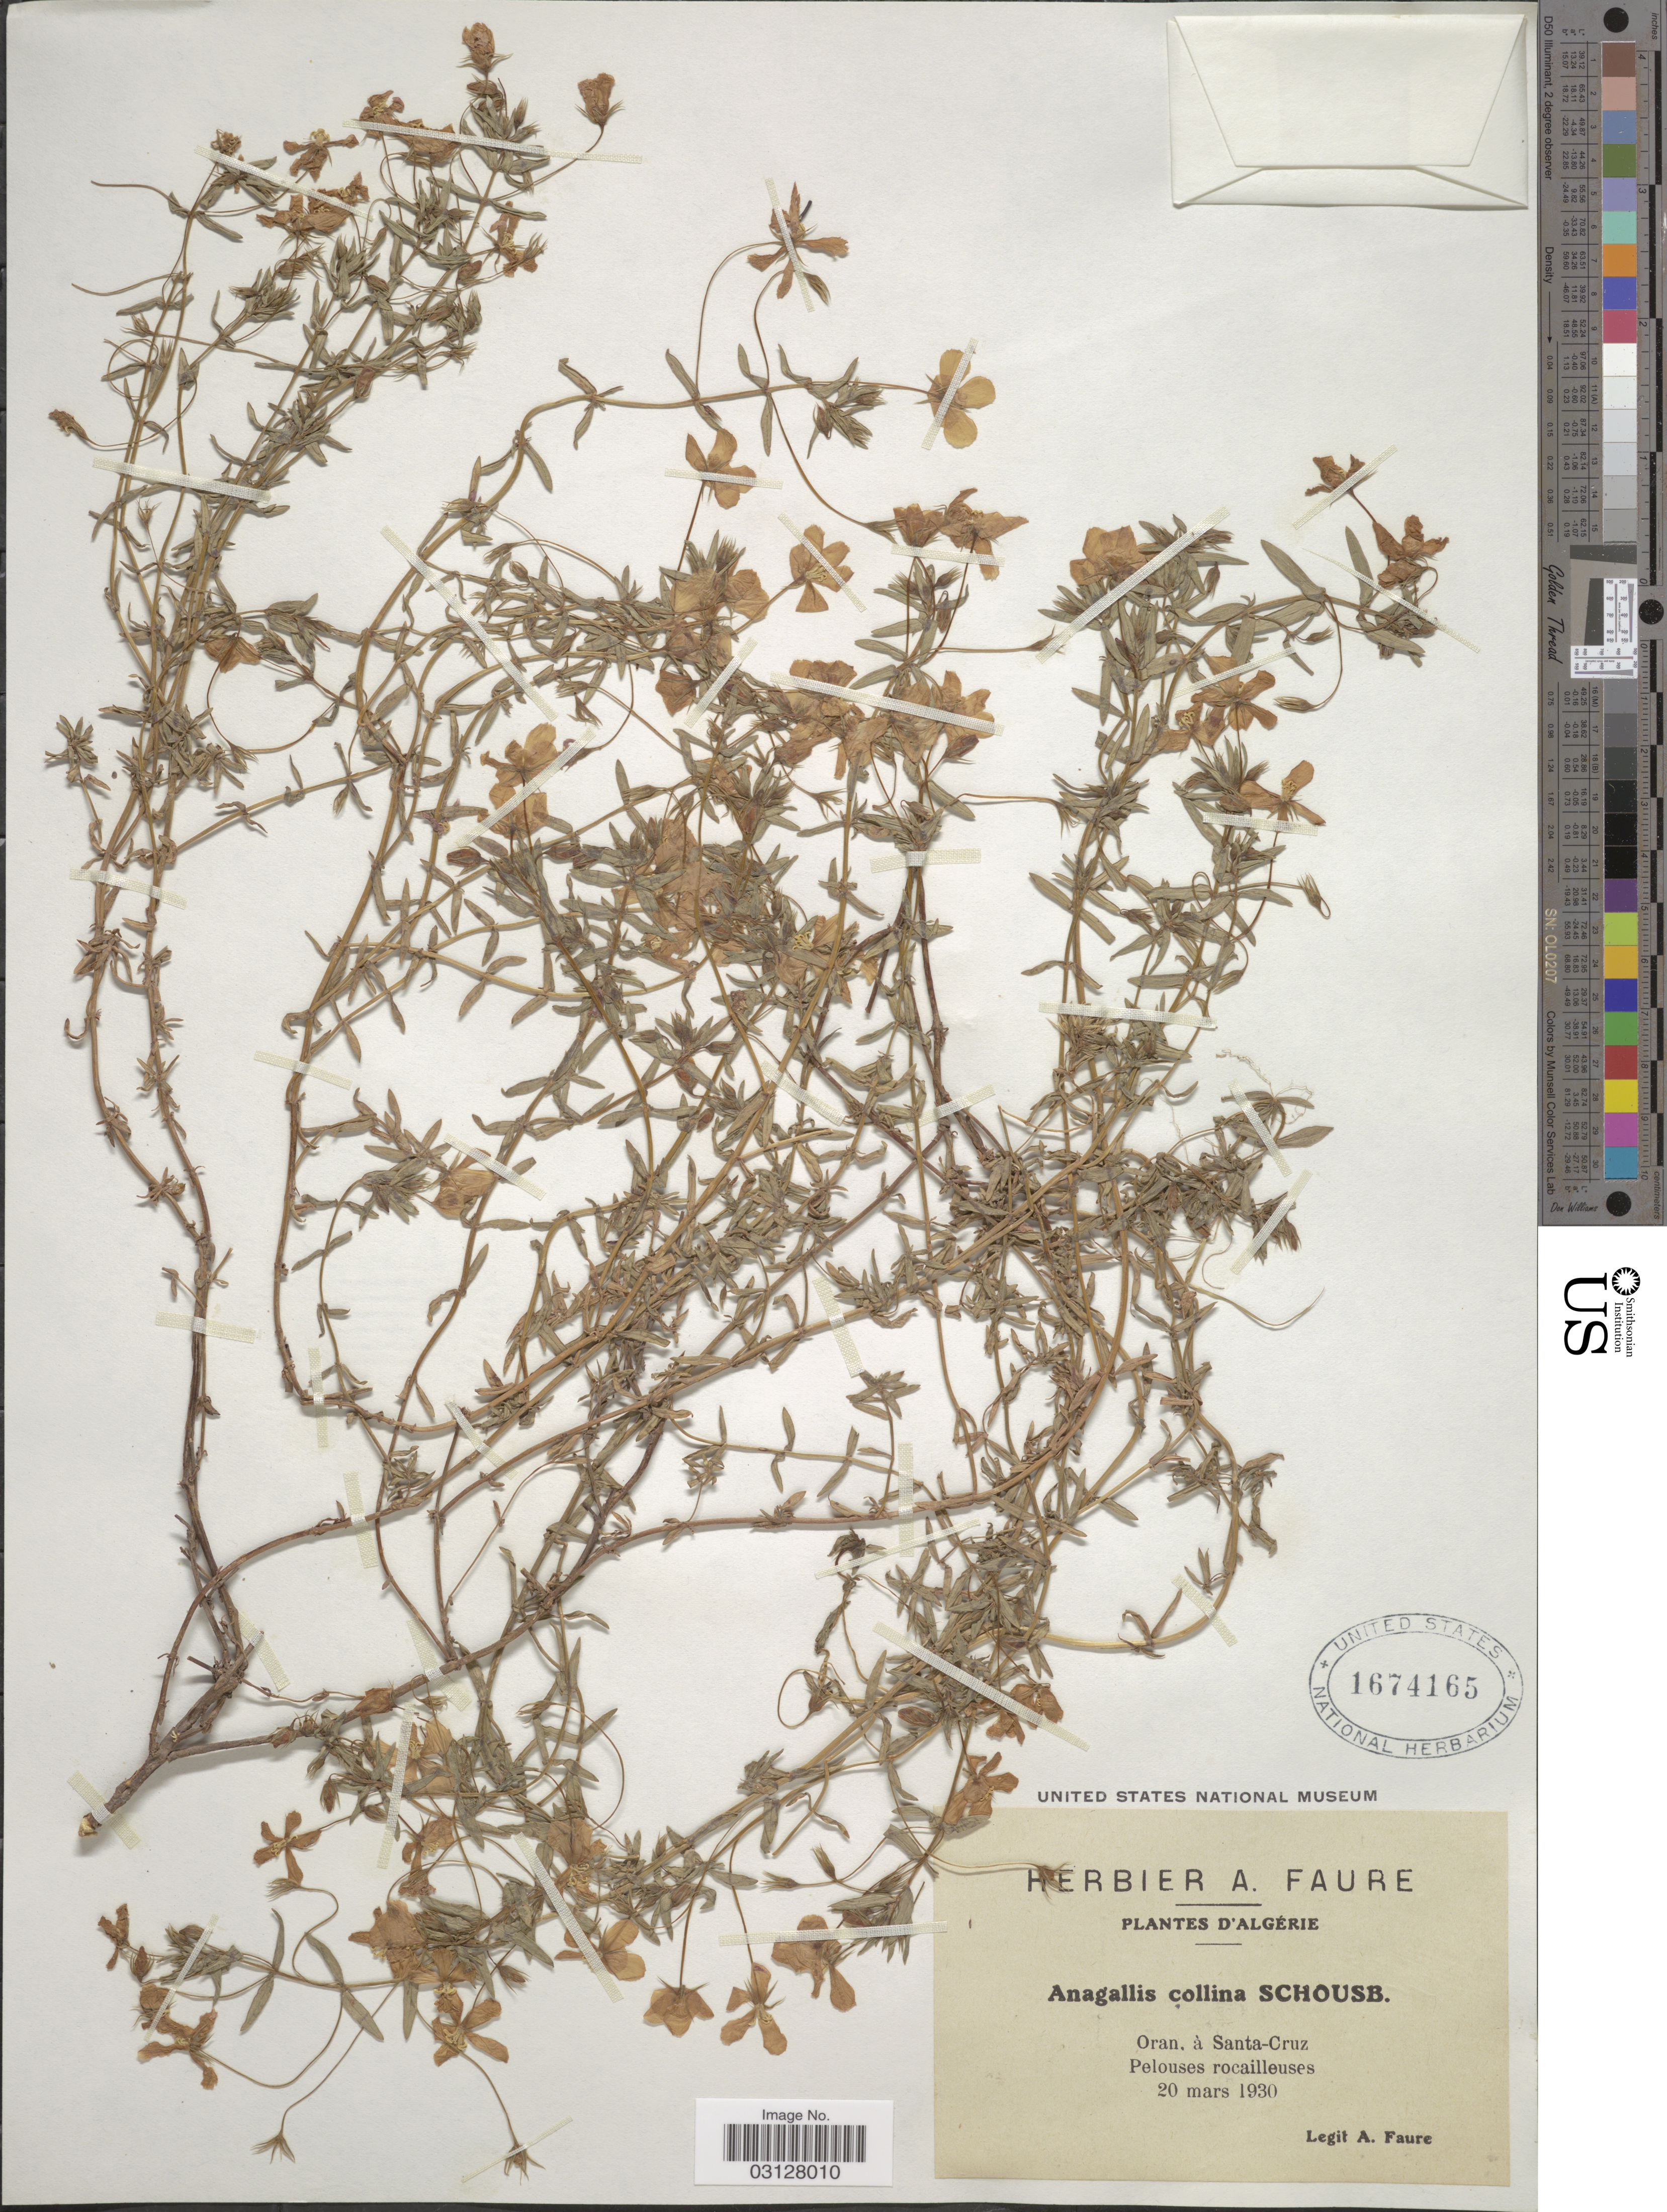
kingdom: Plantae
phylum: Tracheophyta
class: Magnoliopsida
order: Ericales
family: Primulaceae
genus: Anagallis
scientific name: Anagallis collina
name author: Schousb.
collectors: A. Faure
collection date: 1930-03-20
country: Algeria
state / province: Oran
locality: D'Algérie, à Santa-Cruz.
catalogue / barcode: US 1674165